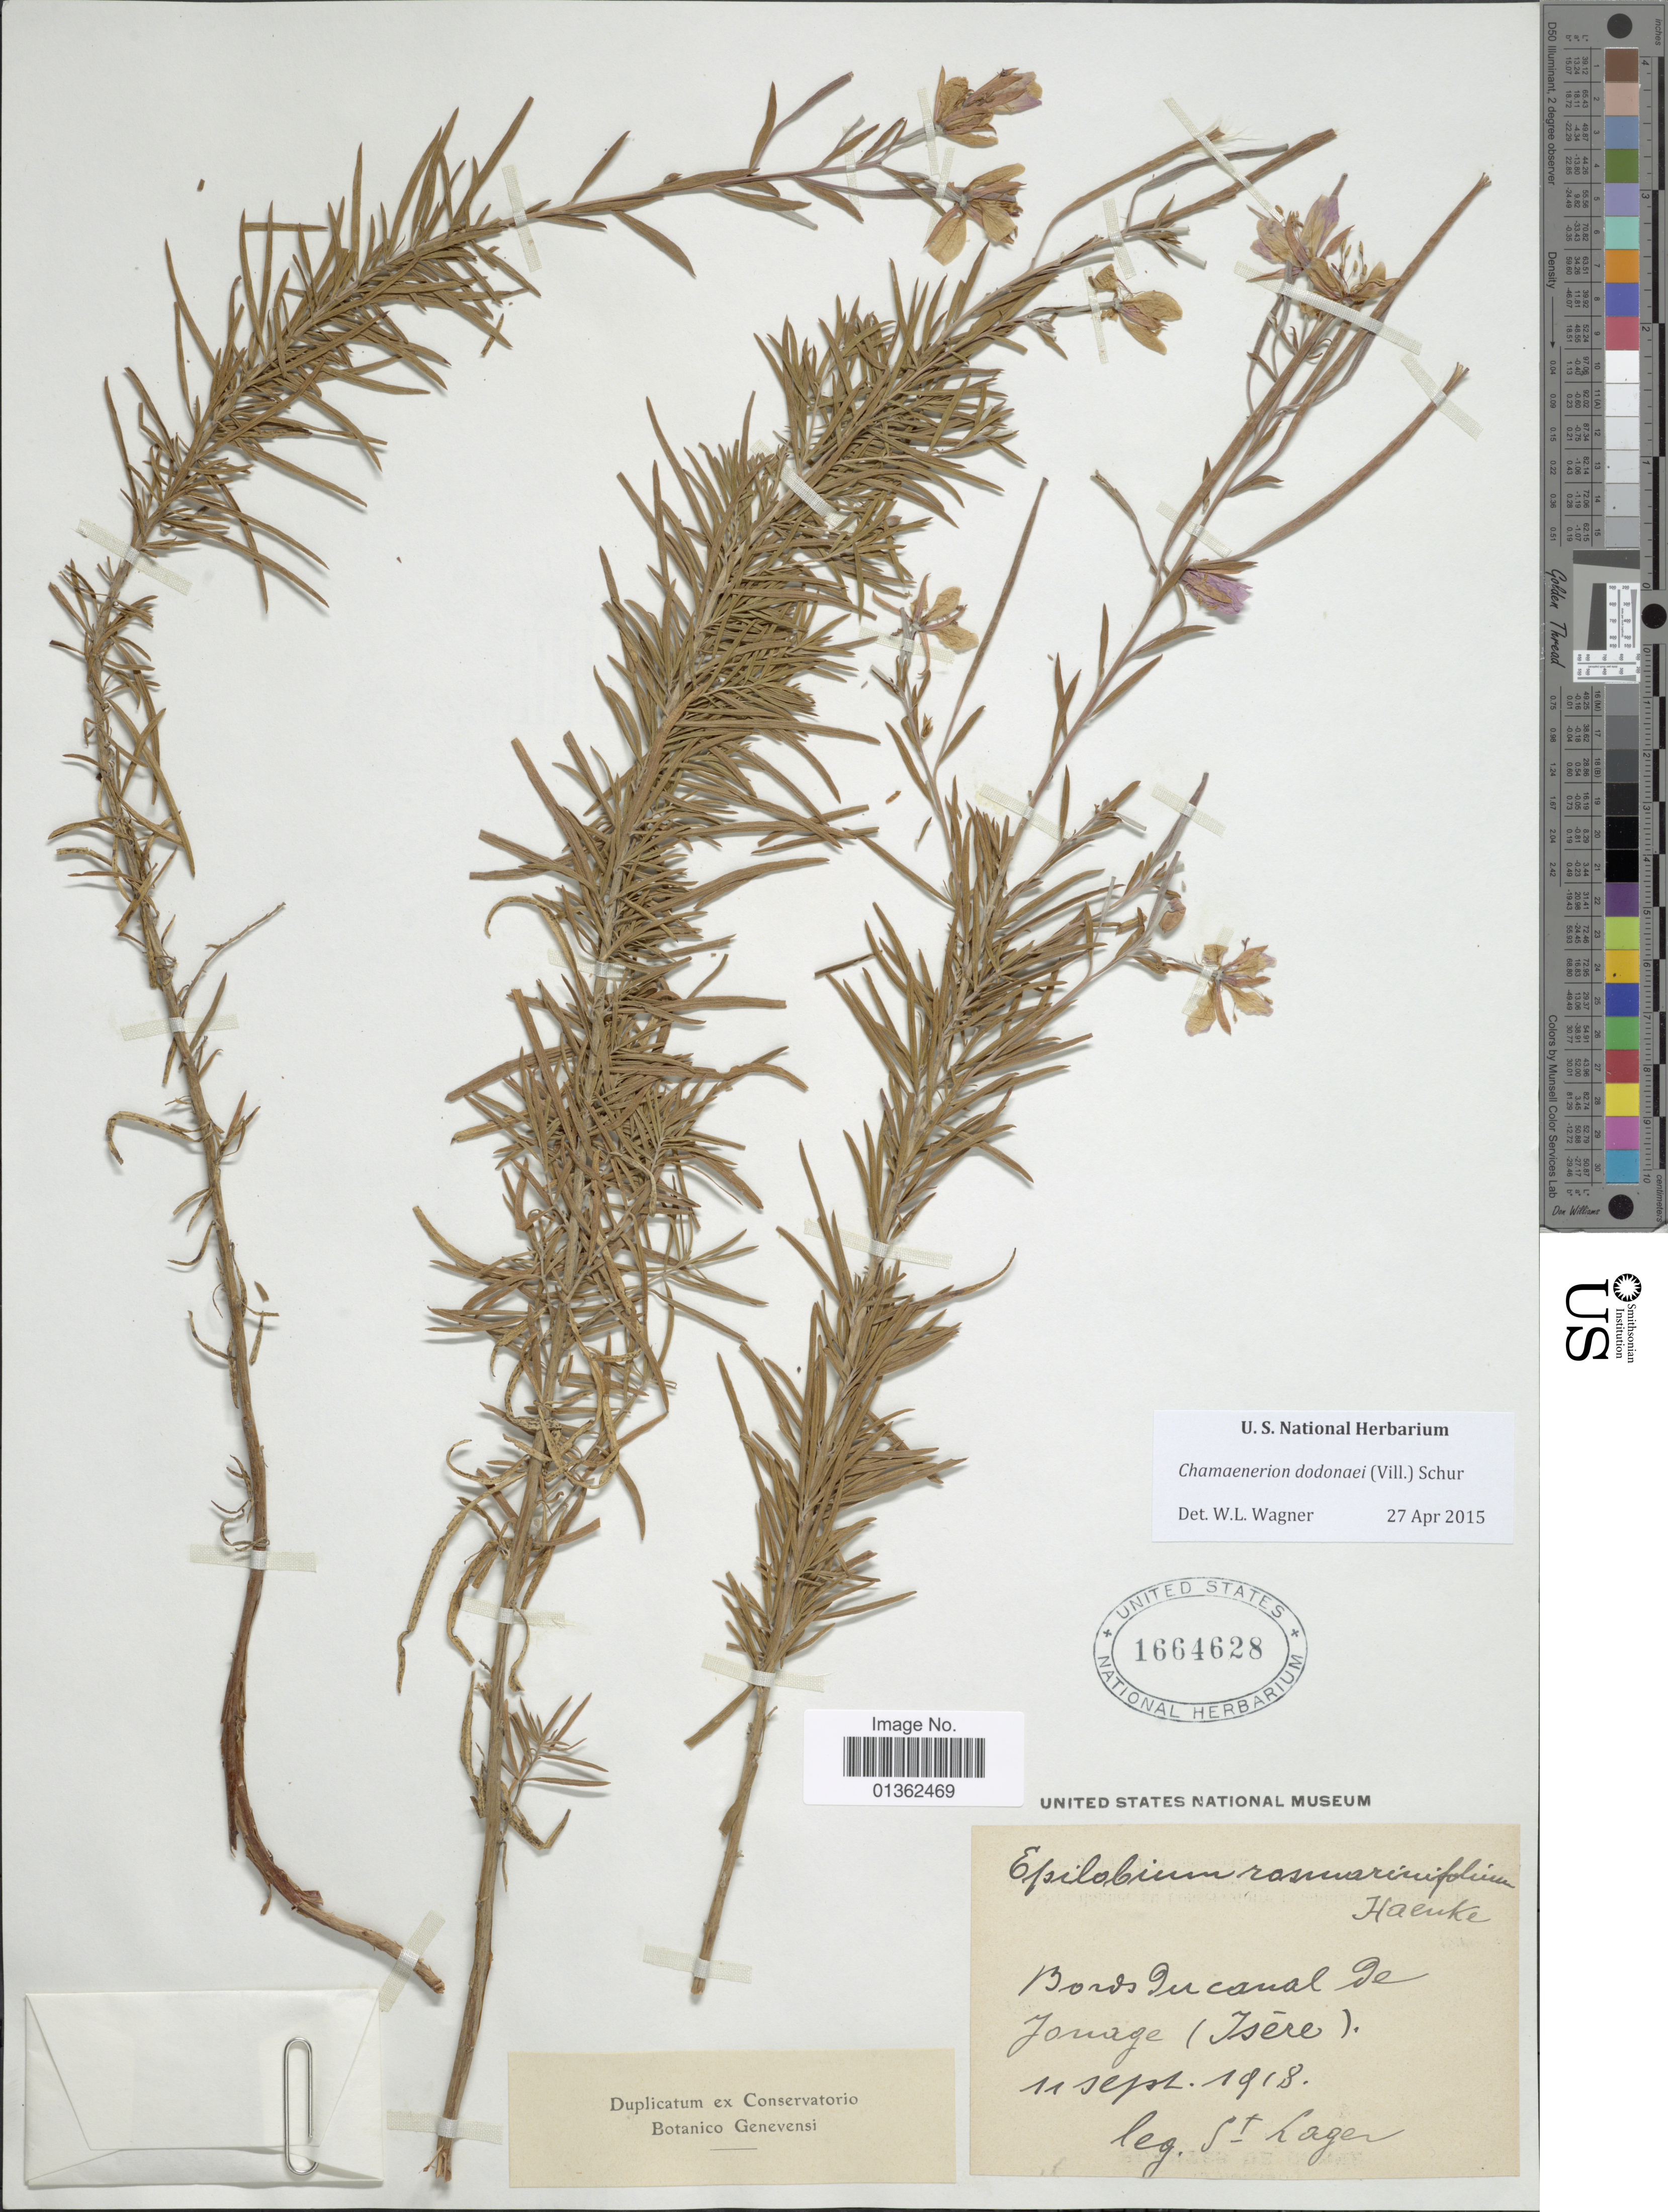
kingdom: Plantae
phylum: Tracheophyta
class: Magnoliopsida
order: Myrtales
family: Onagraceae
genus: Chamaenerion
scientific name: Chamaenerion dodonaei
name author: (Vill.) Schur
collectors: Saint-Lager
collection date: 1918-09-11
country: France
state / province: Auvergne-Rhône-Alpes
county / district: Isère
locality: Bords du canal de Jonage (Isère).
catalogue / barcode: US 1664628